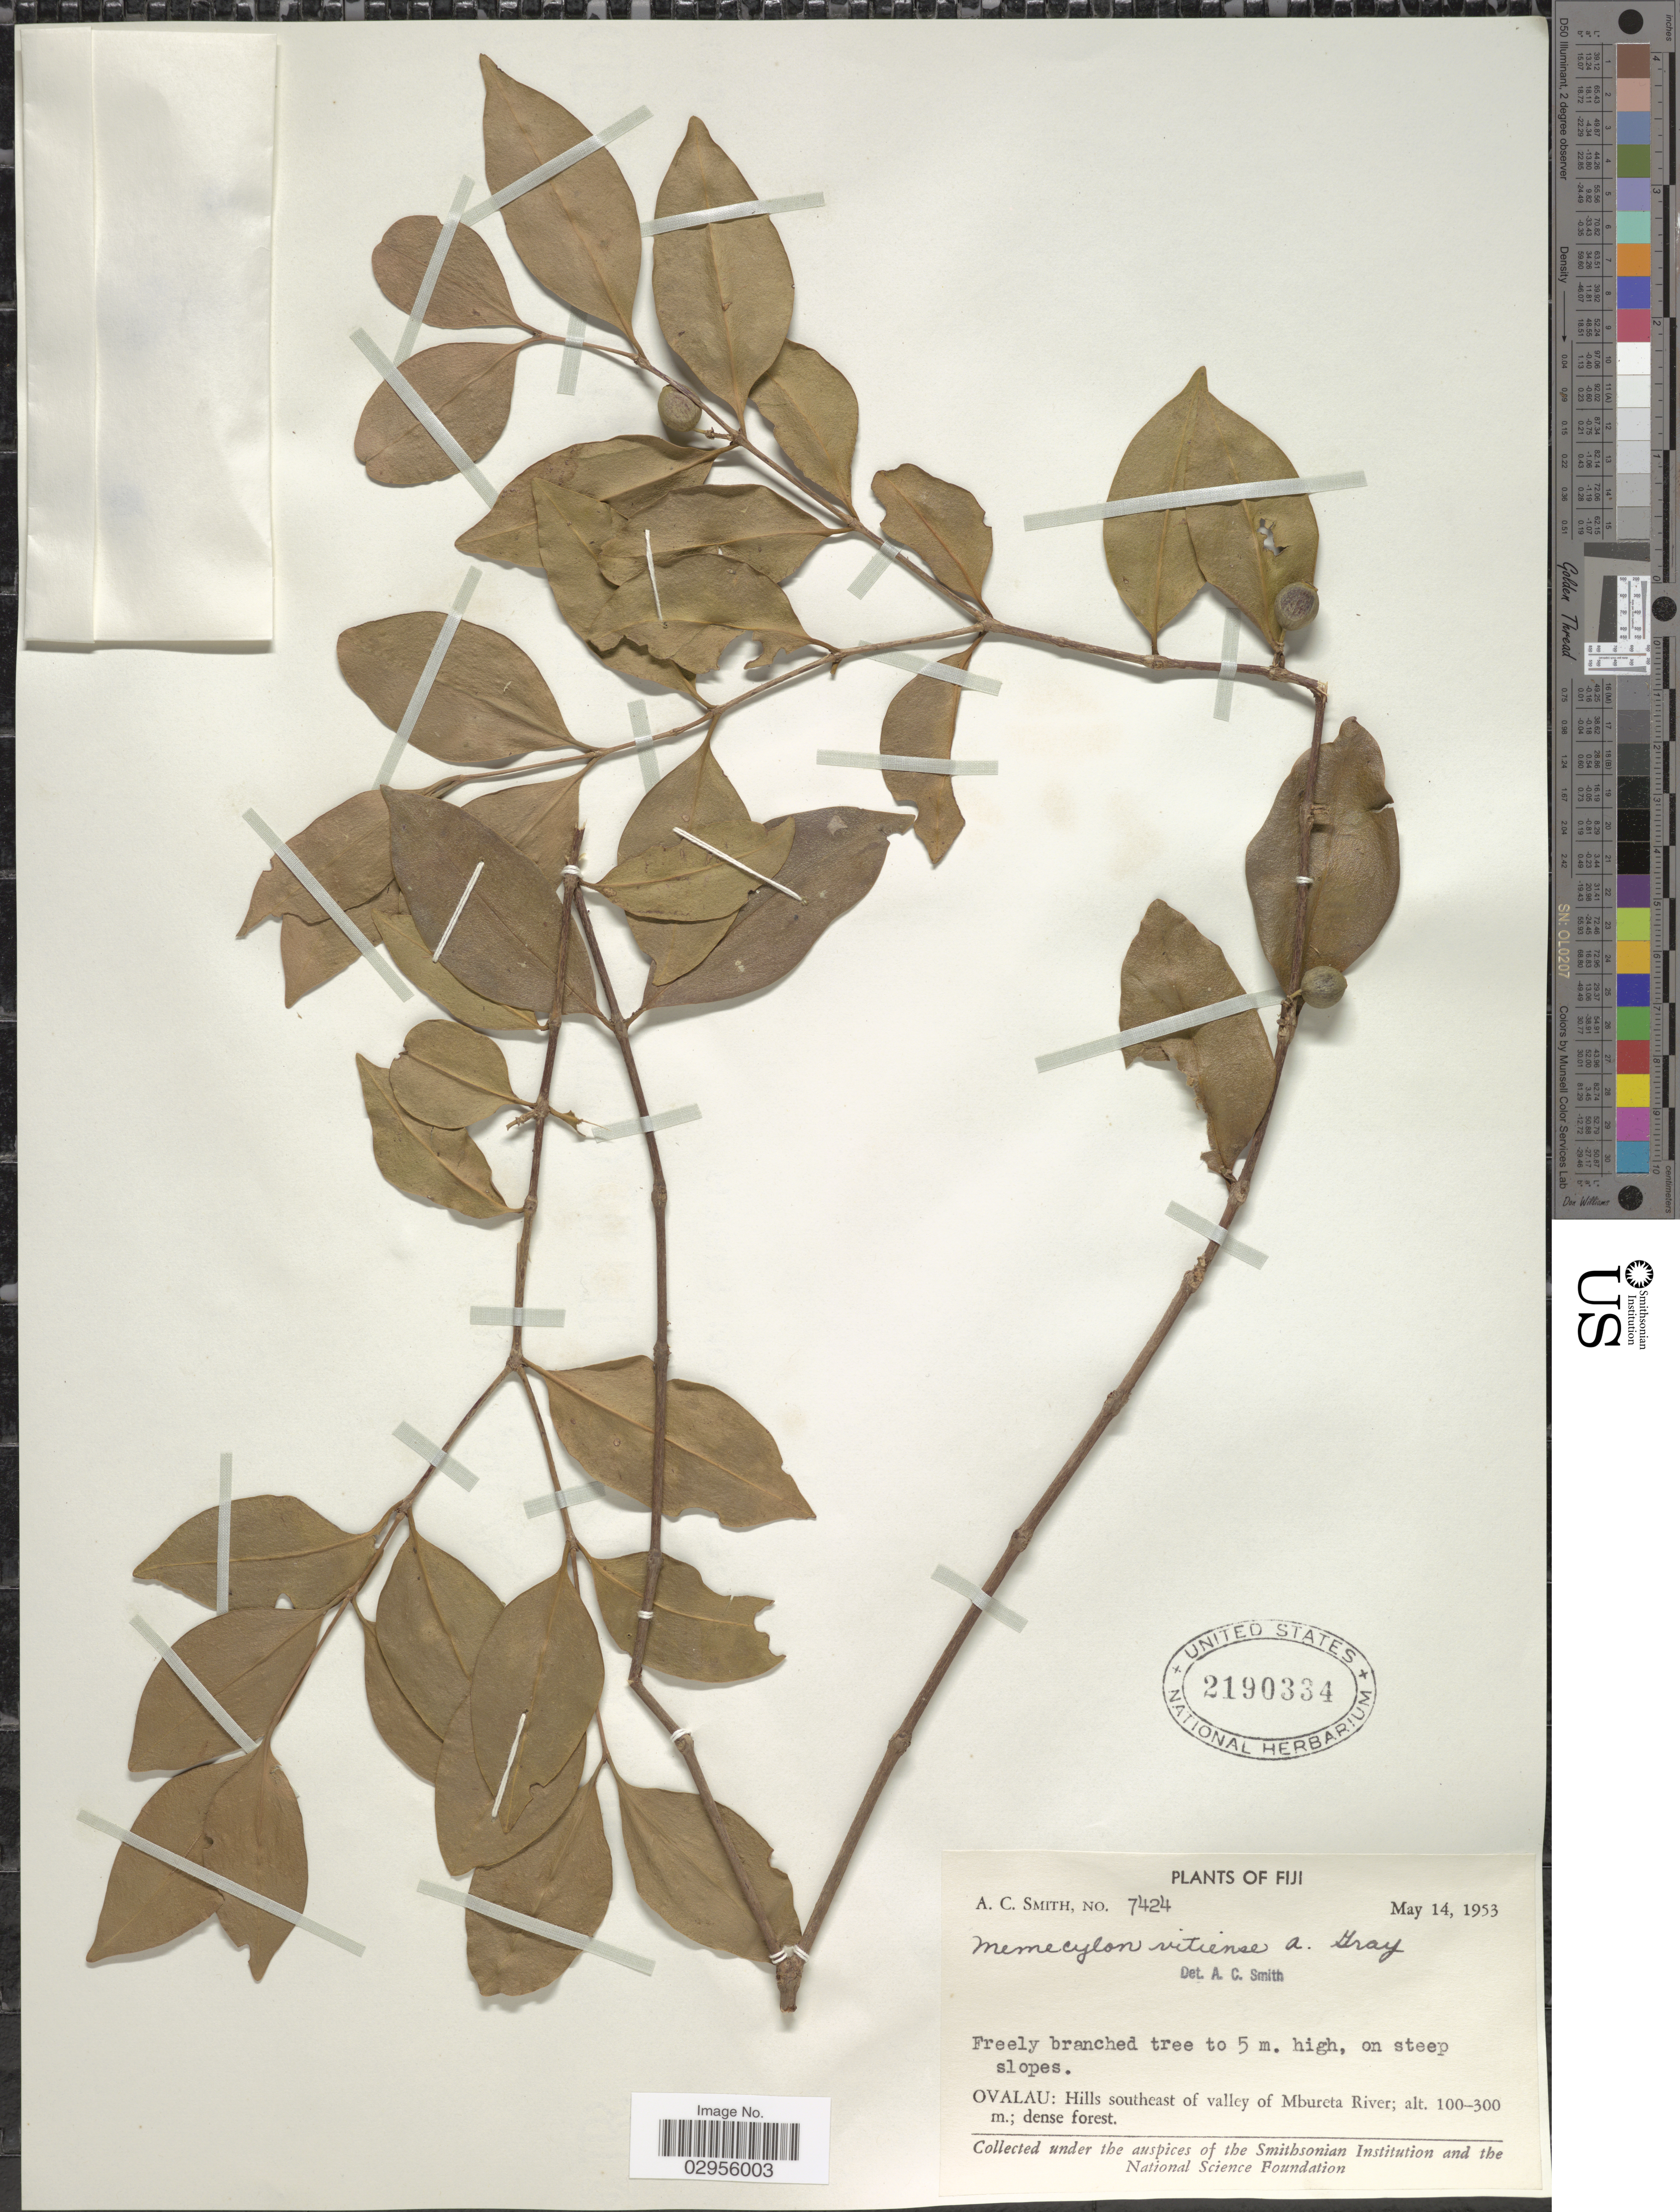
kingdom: Plantae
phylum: Tracheophyta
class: Magnoliopsida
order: Myrtales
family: Melastomataceae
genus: Memecylon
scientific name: Memecylon vitiense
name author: A. Gray in Wilkes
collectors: A. C. Smith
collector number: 7424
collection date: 1953-05-14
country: Fiji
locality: Ovalau: Hills southeast of valley of Mbureta River.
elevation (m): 100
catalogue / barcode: US 2190334